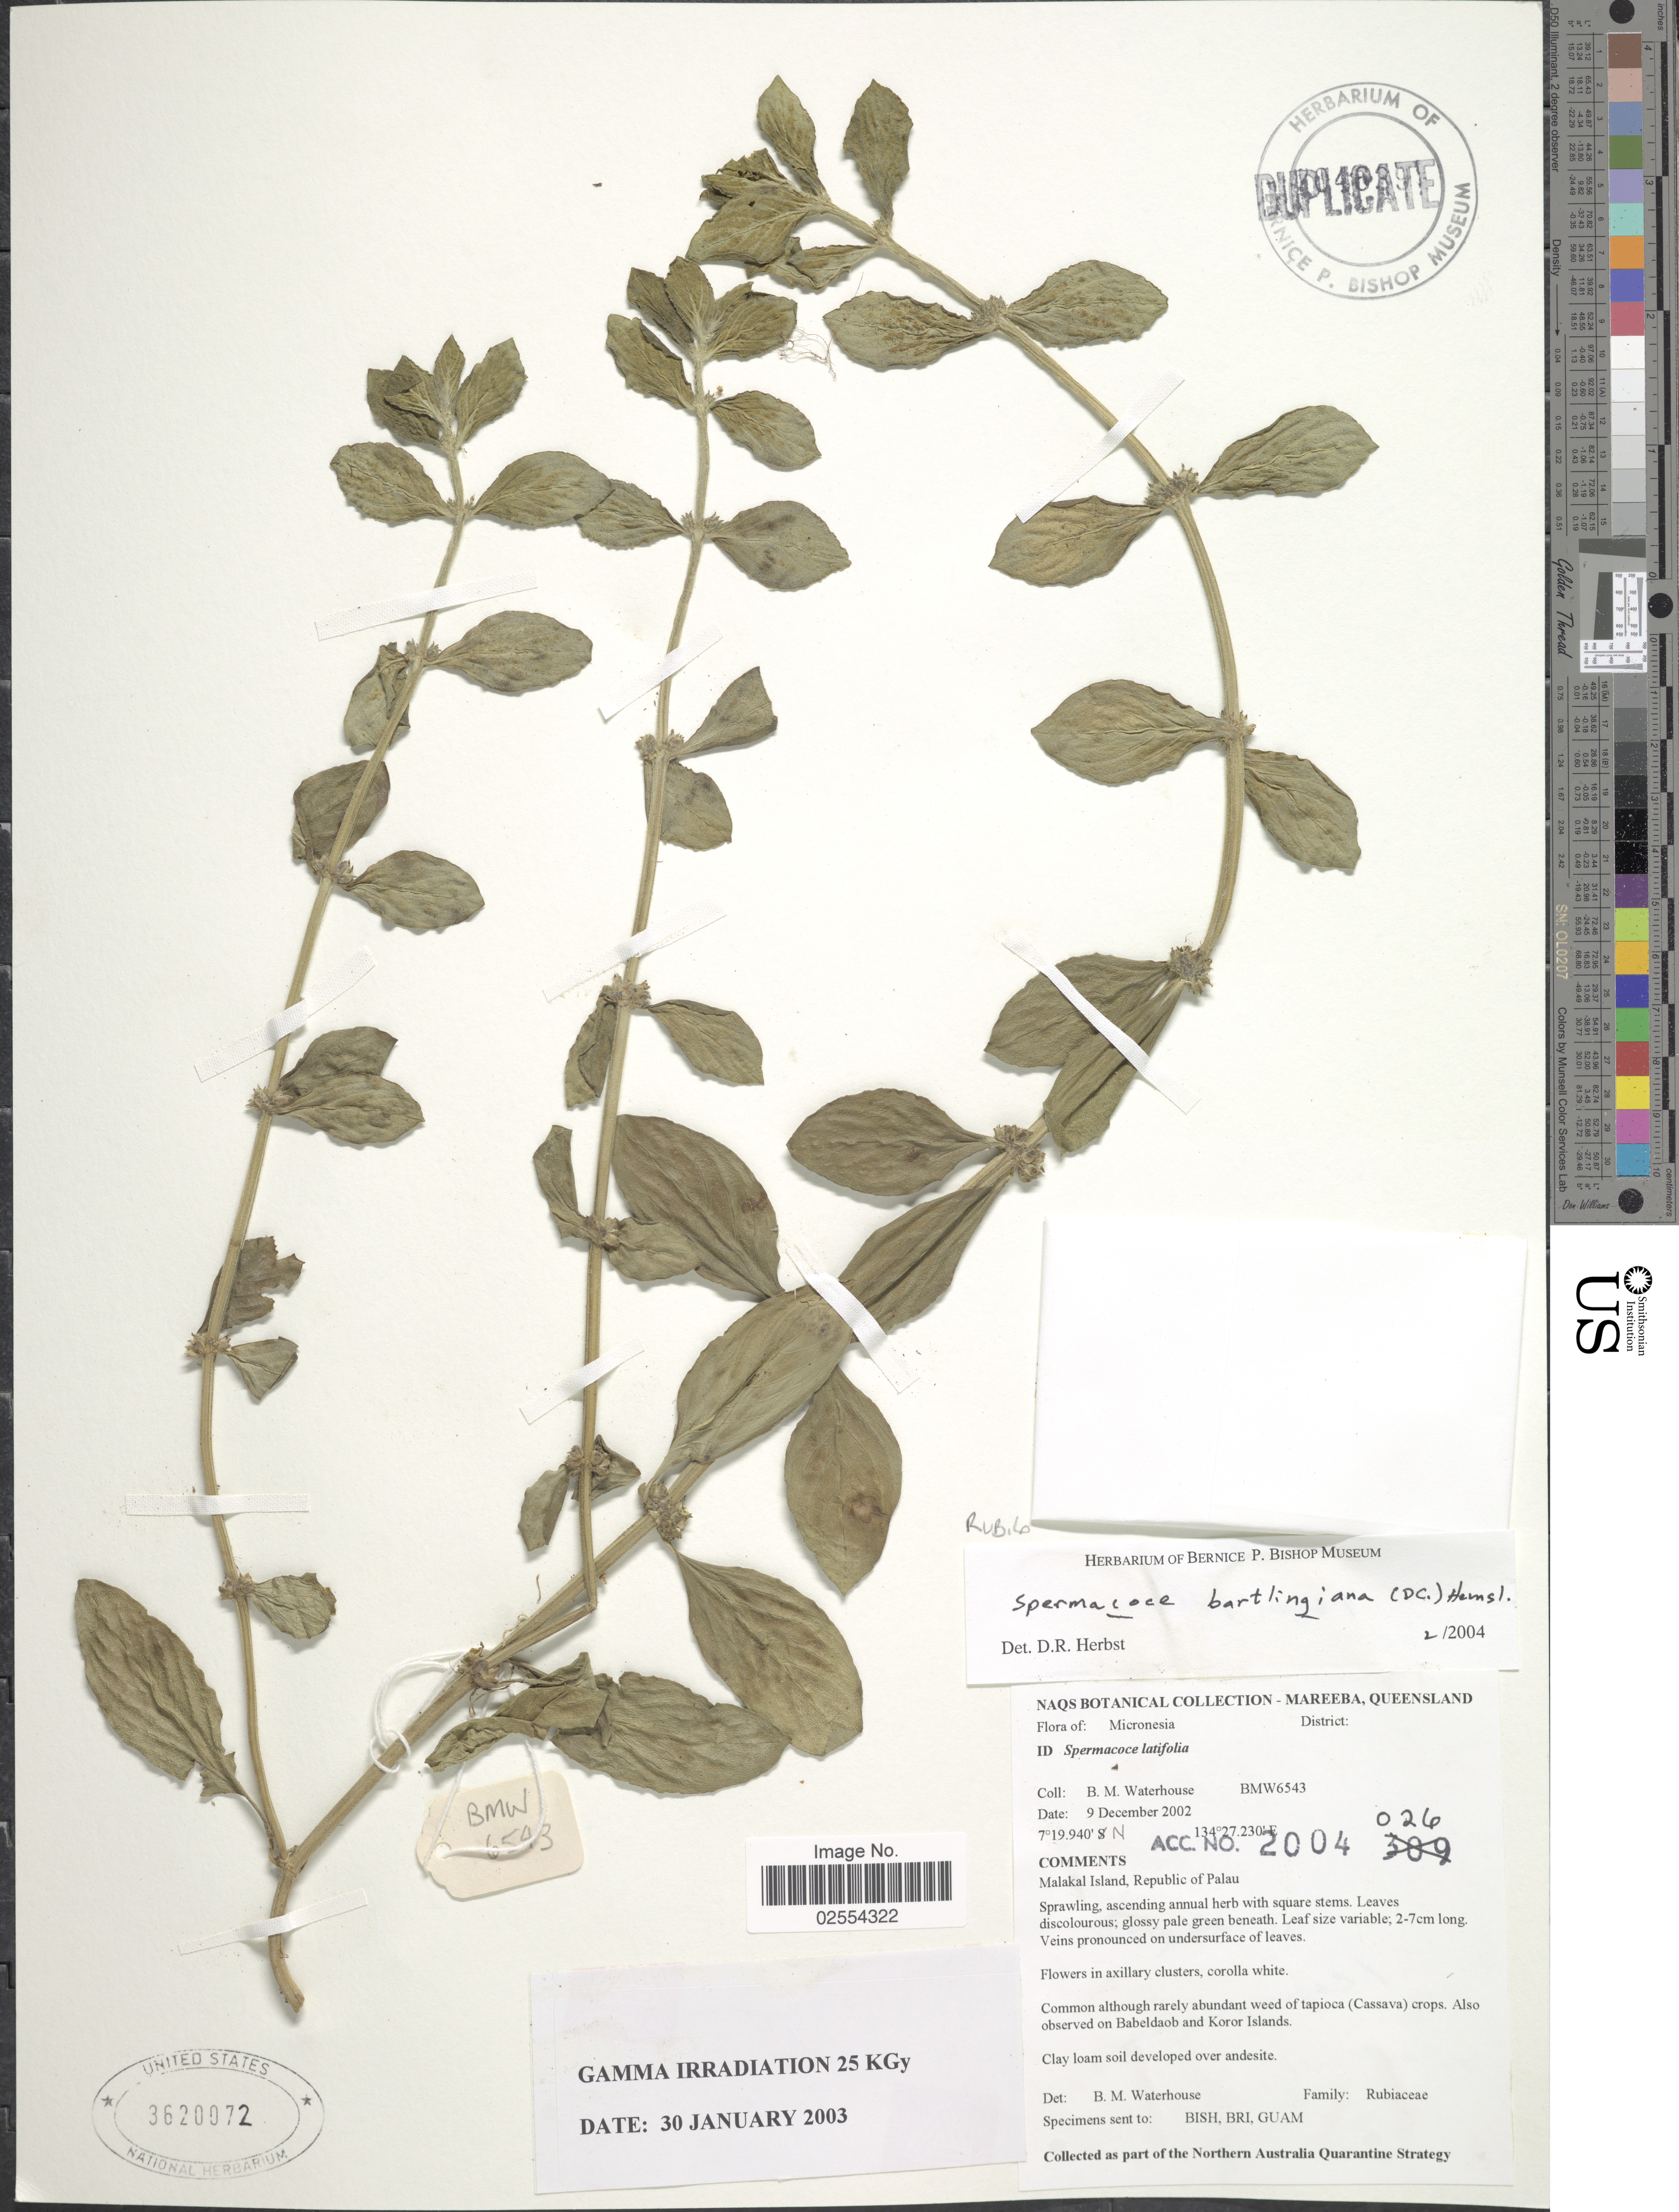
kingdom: Plantae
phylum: Tracheophyta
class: Magnoliopsida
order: Gentianales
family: Rubiaceae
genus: Spermacoce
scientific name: Spermacoce bartlingiana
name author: (DC.) Fosberg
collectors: B. Waterhouse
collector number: BMW6543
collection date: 2002-12-09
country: Palau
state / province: Koror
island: Ngemelachel [Malakal]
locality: Micronesia, Malakal Island, Republic of Palau, Also observed on Babeldaob and Koror Islands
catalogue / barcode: US 3620072